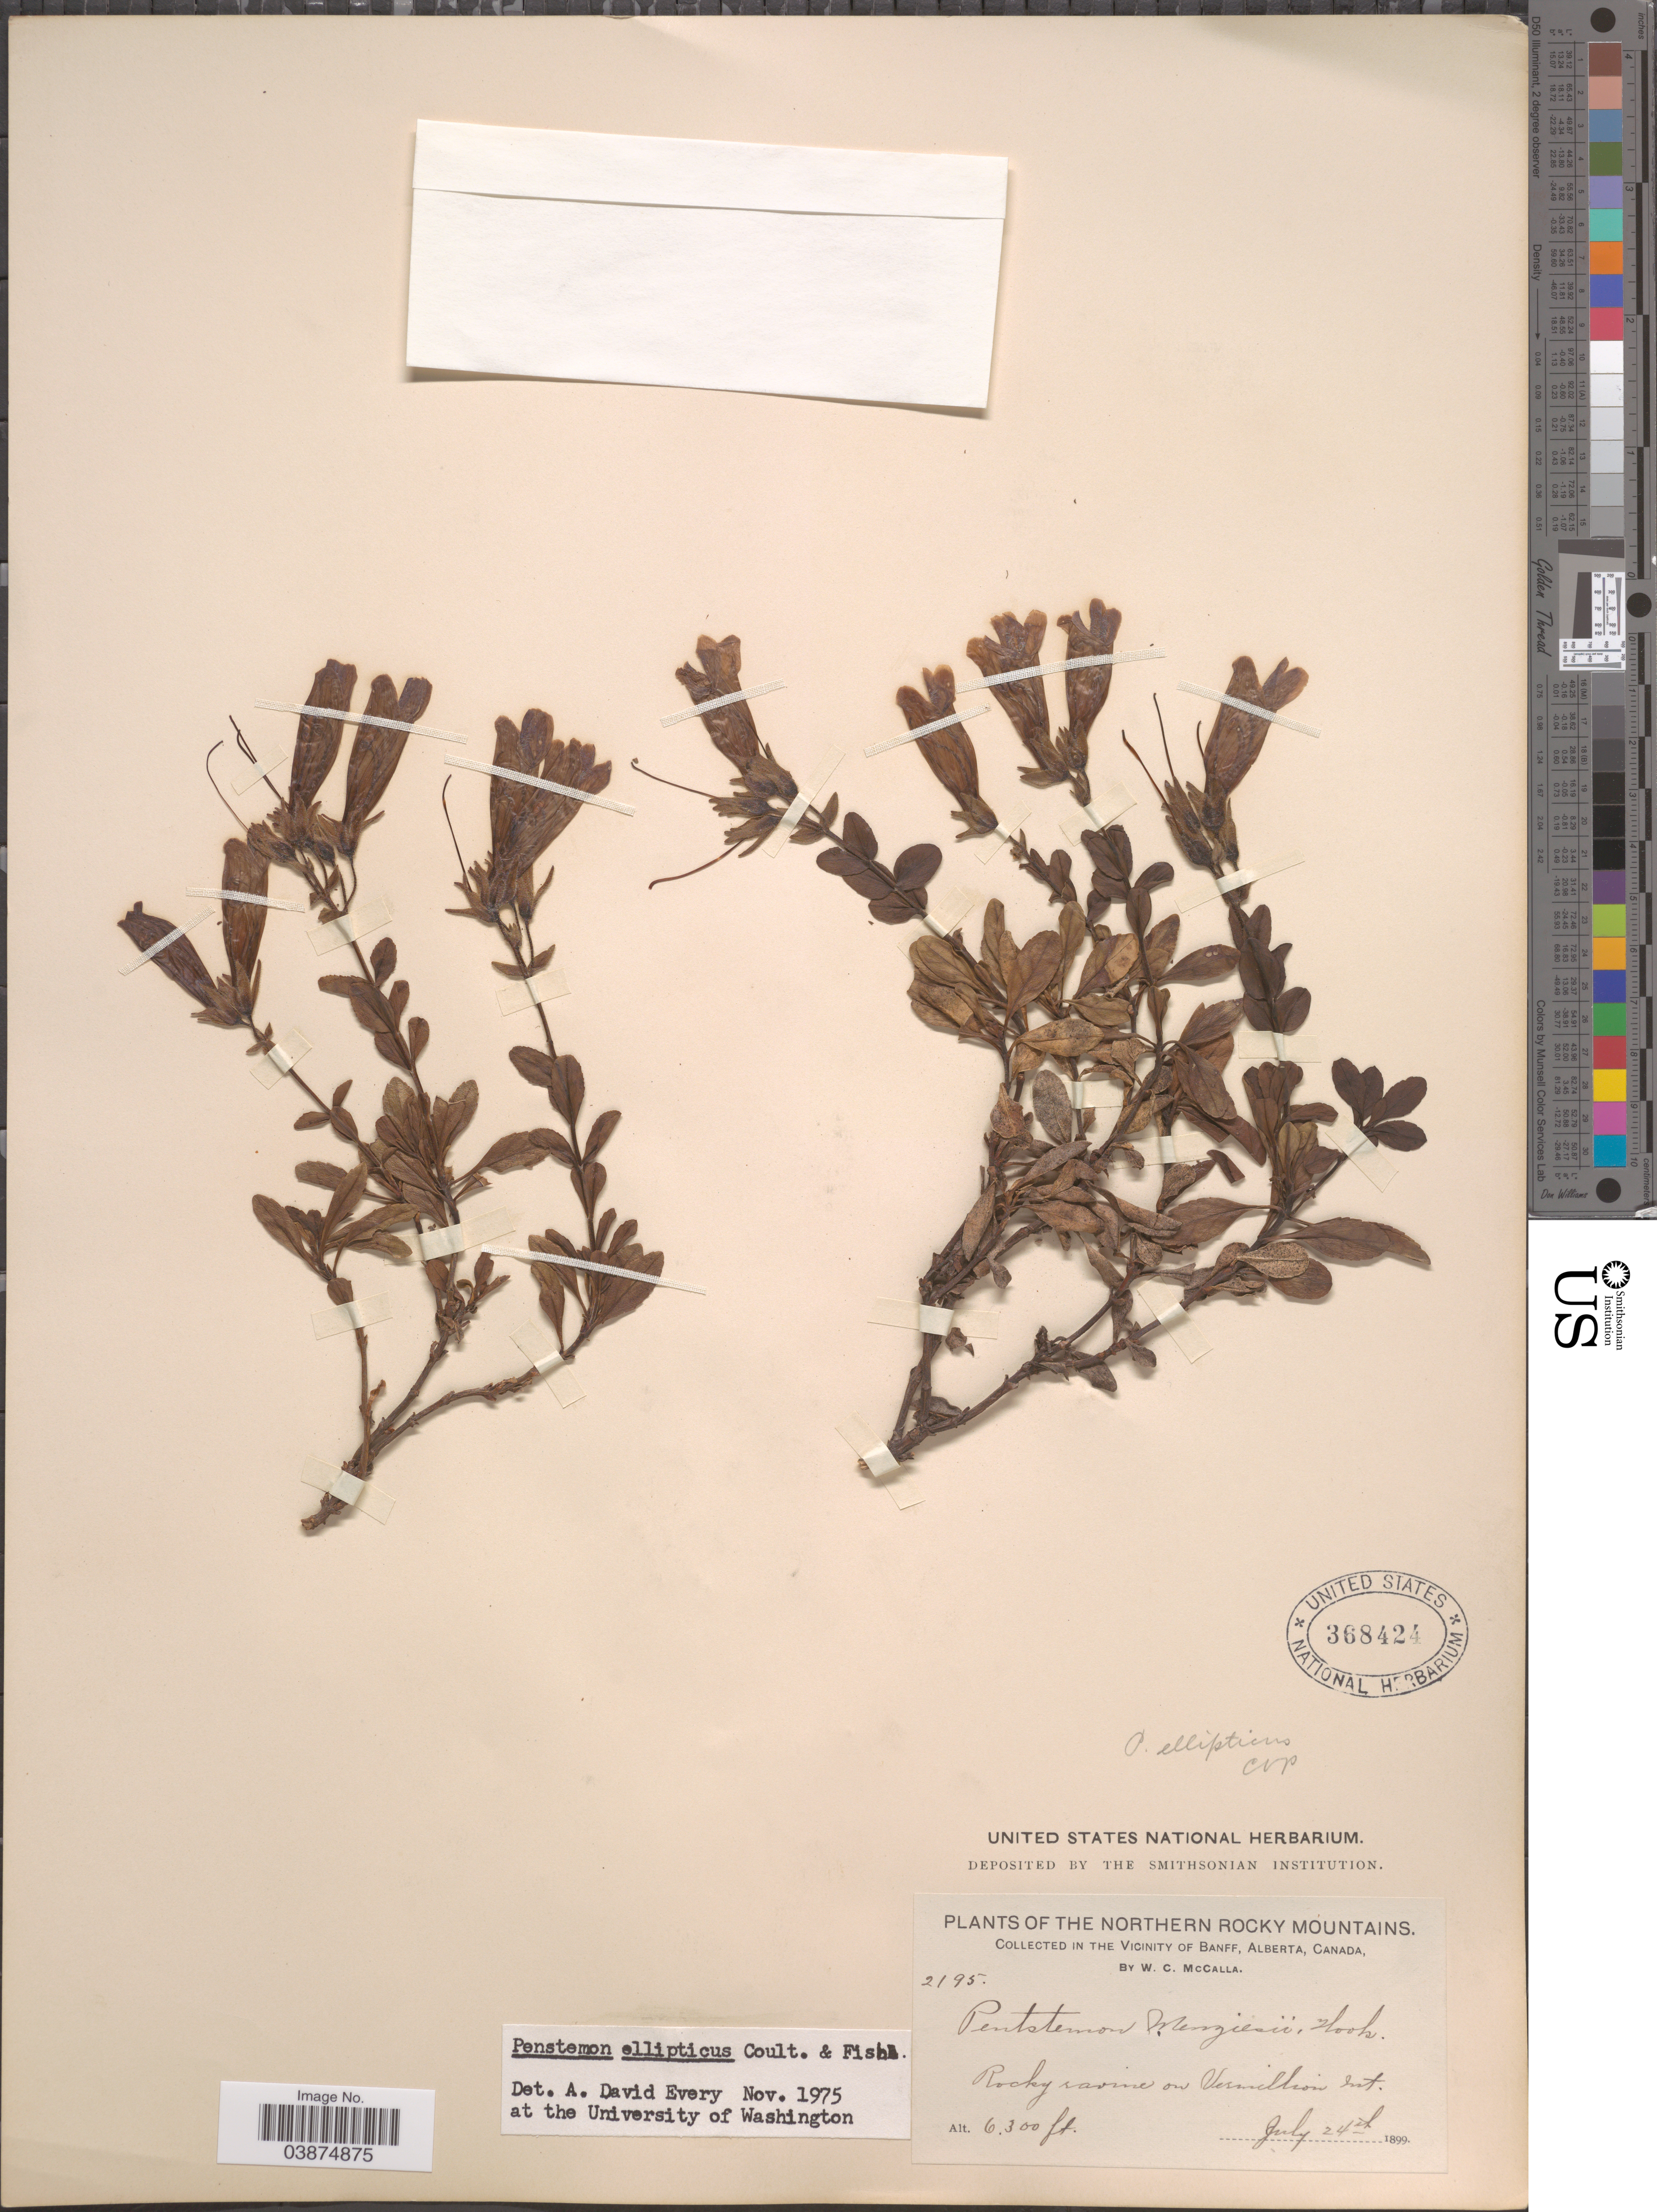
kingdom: Plantae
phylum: Tracheophyta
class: Magnoliopsida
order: Lamiales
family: Plantaginaceae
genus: Penstemon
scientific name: Penstemon ellipticus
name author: Greene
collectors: W. McCalla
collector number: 2195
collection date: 1899-07-24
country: Canada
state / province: Alberta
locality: The Northern Rocky Mountains. In the Vicinity of Banff. On Vermillion Mt.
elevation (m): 1920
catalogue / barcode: US 368424